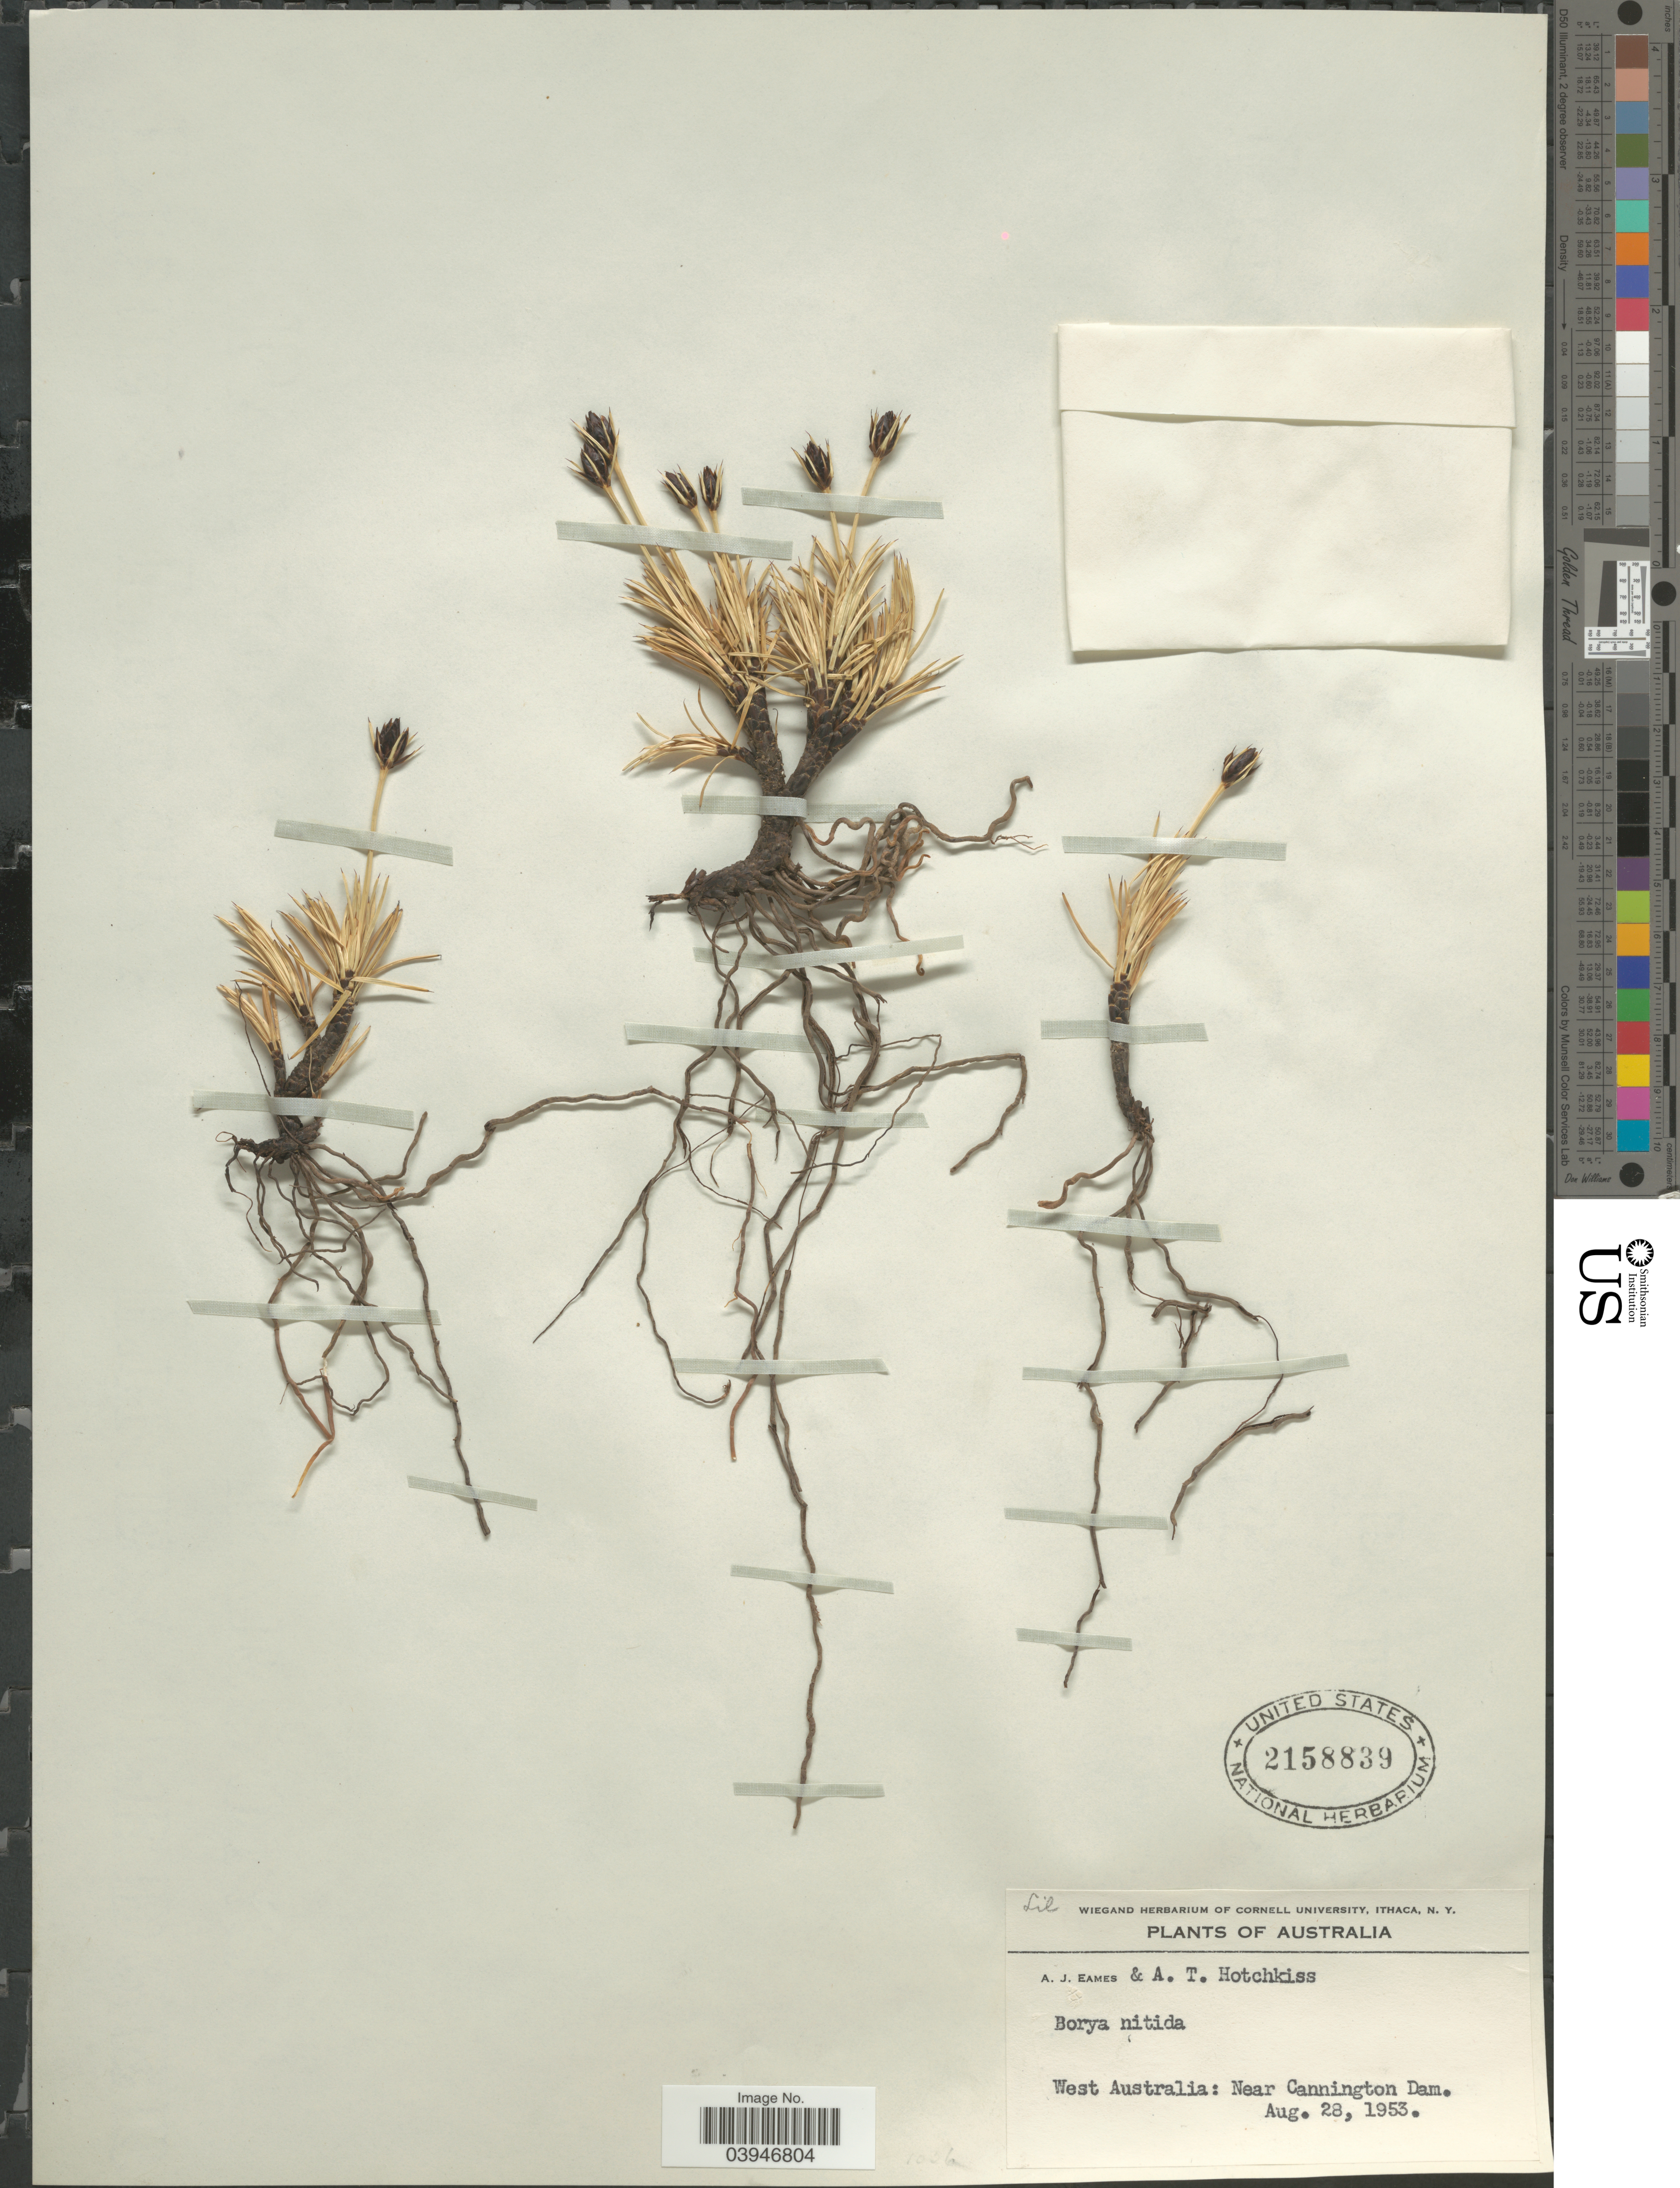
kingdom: Plantae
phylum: Tracheophyta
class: Liliopsida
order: Asparagales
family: Boryaceae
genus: Borya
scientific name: Borya nitida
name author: Labill.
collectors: A. J. Eames & A. Hotchkiss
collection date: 1953-08-28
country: Australia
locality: West Australia: Near Cannington Dam.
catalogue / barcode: US 2158839